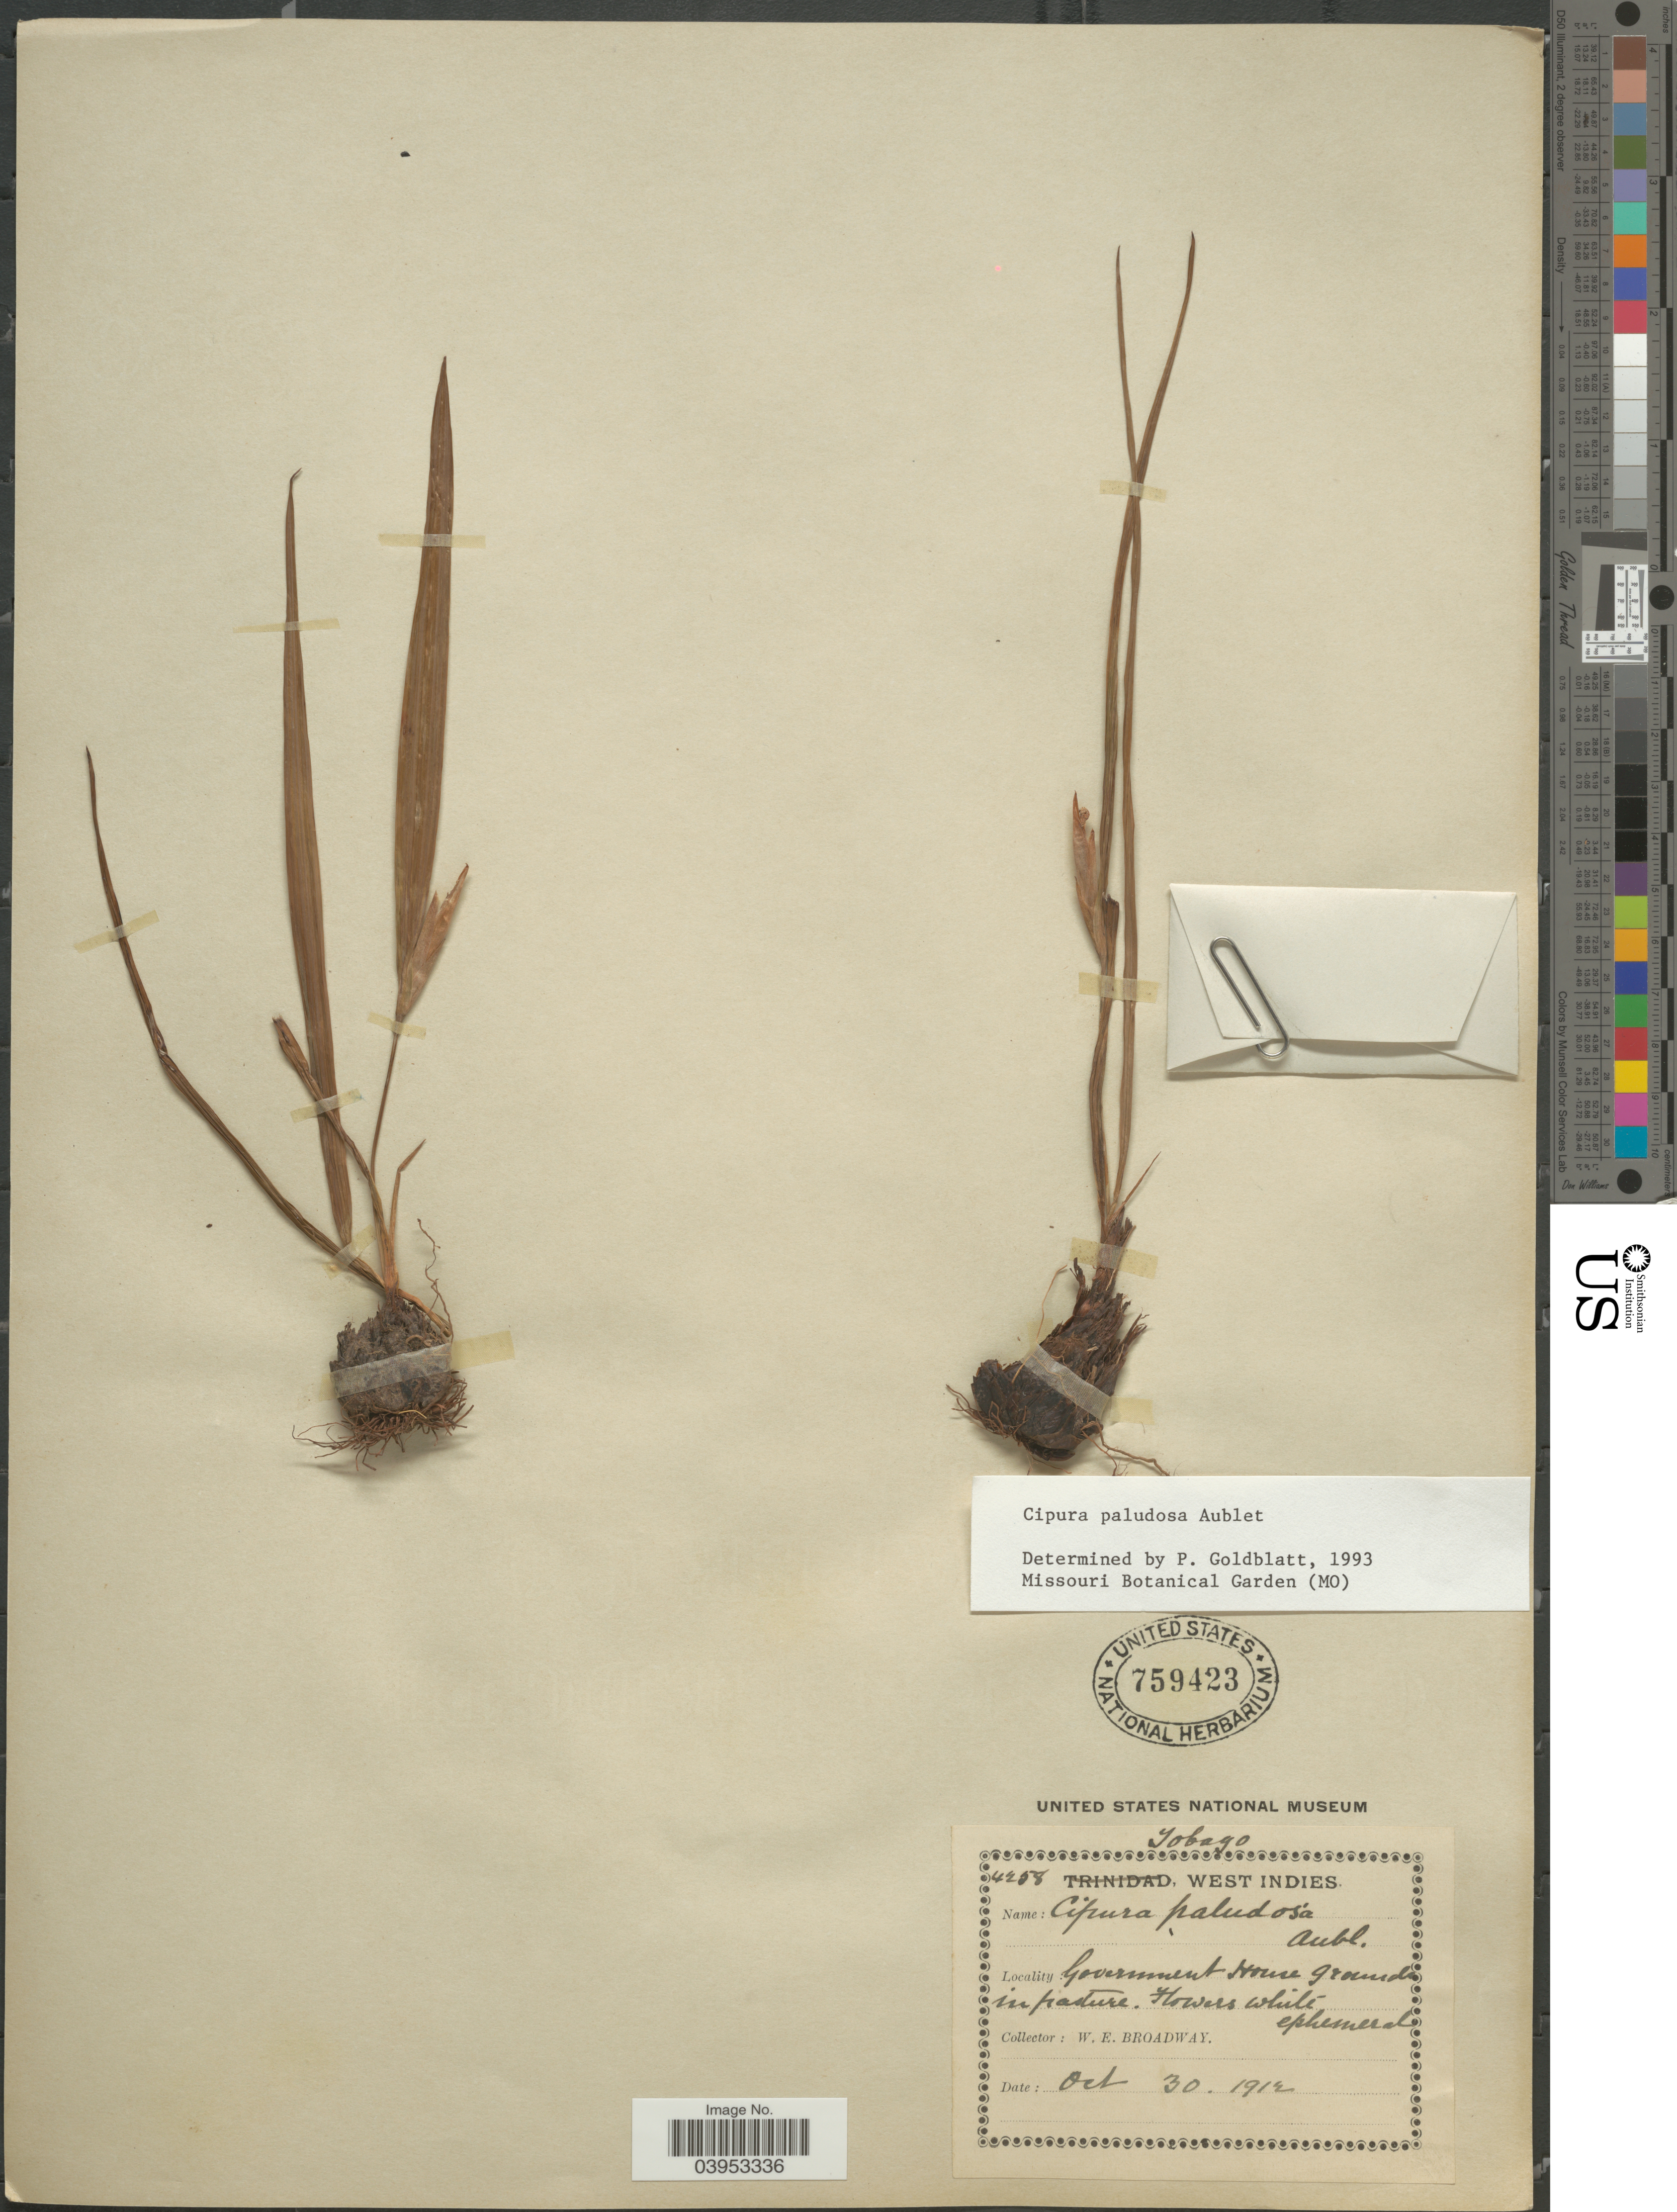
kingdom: Plantae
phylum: Tracheophyta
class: Liliopsida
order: Asparagales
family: Iridaceae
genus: Cipura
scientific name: Cipura paludosa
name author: Aubl.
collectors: W. E. Broadway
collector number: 4258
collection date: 1912-10-30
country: Trinidad and Tobago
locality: Tobago. West Indies. Government House grounds in pasture.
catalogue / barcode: US 759423